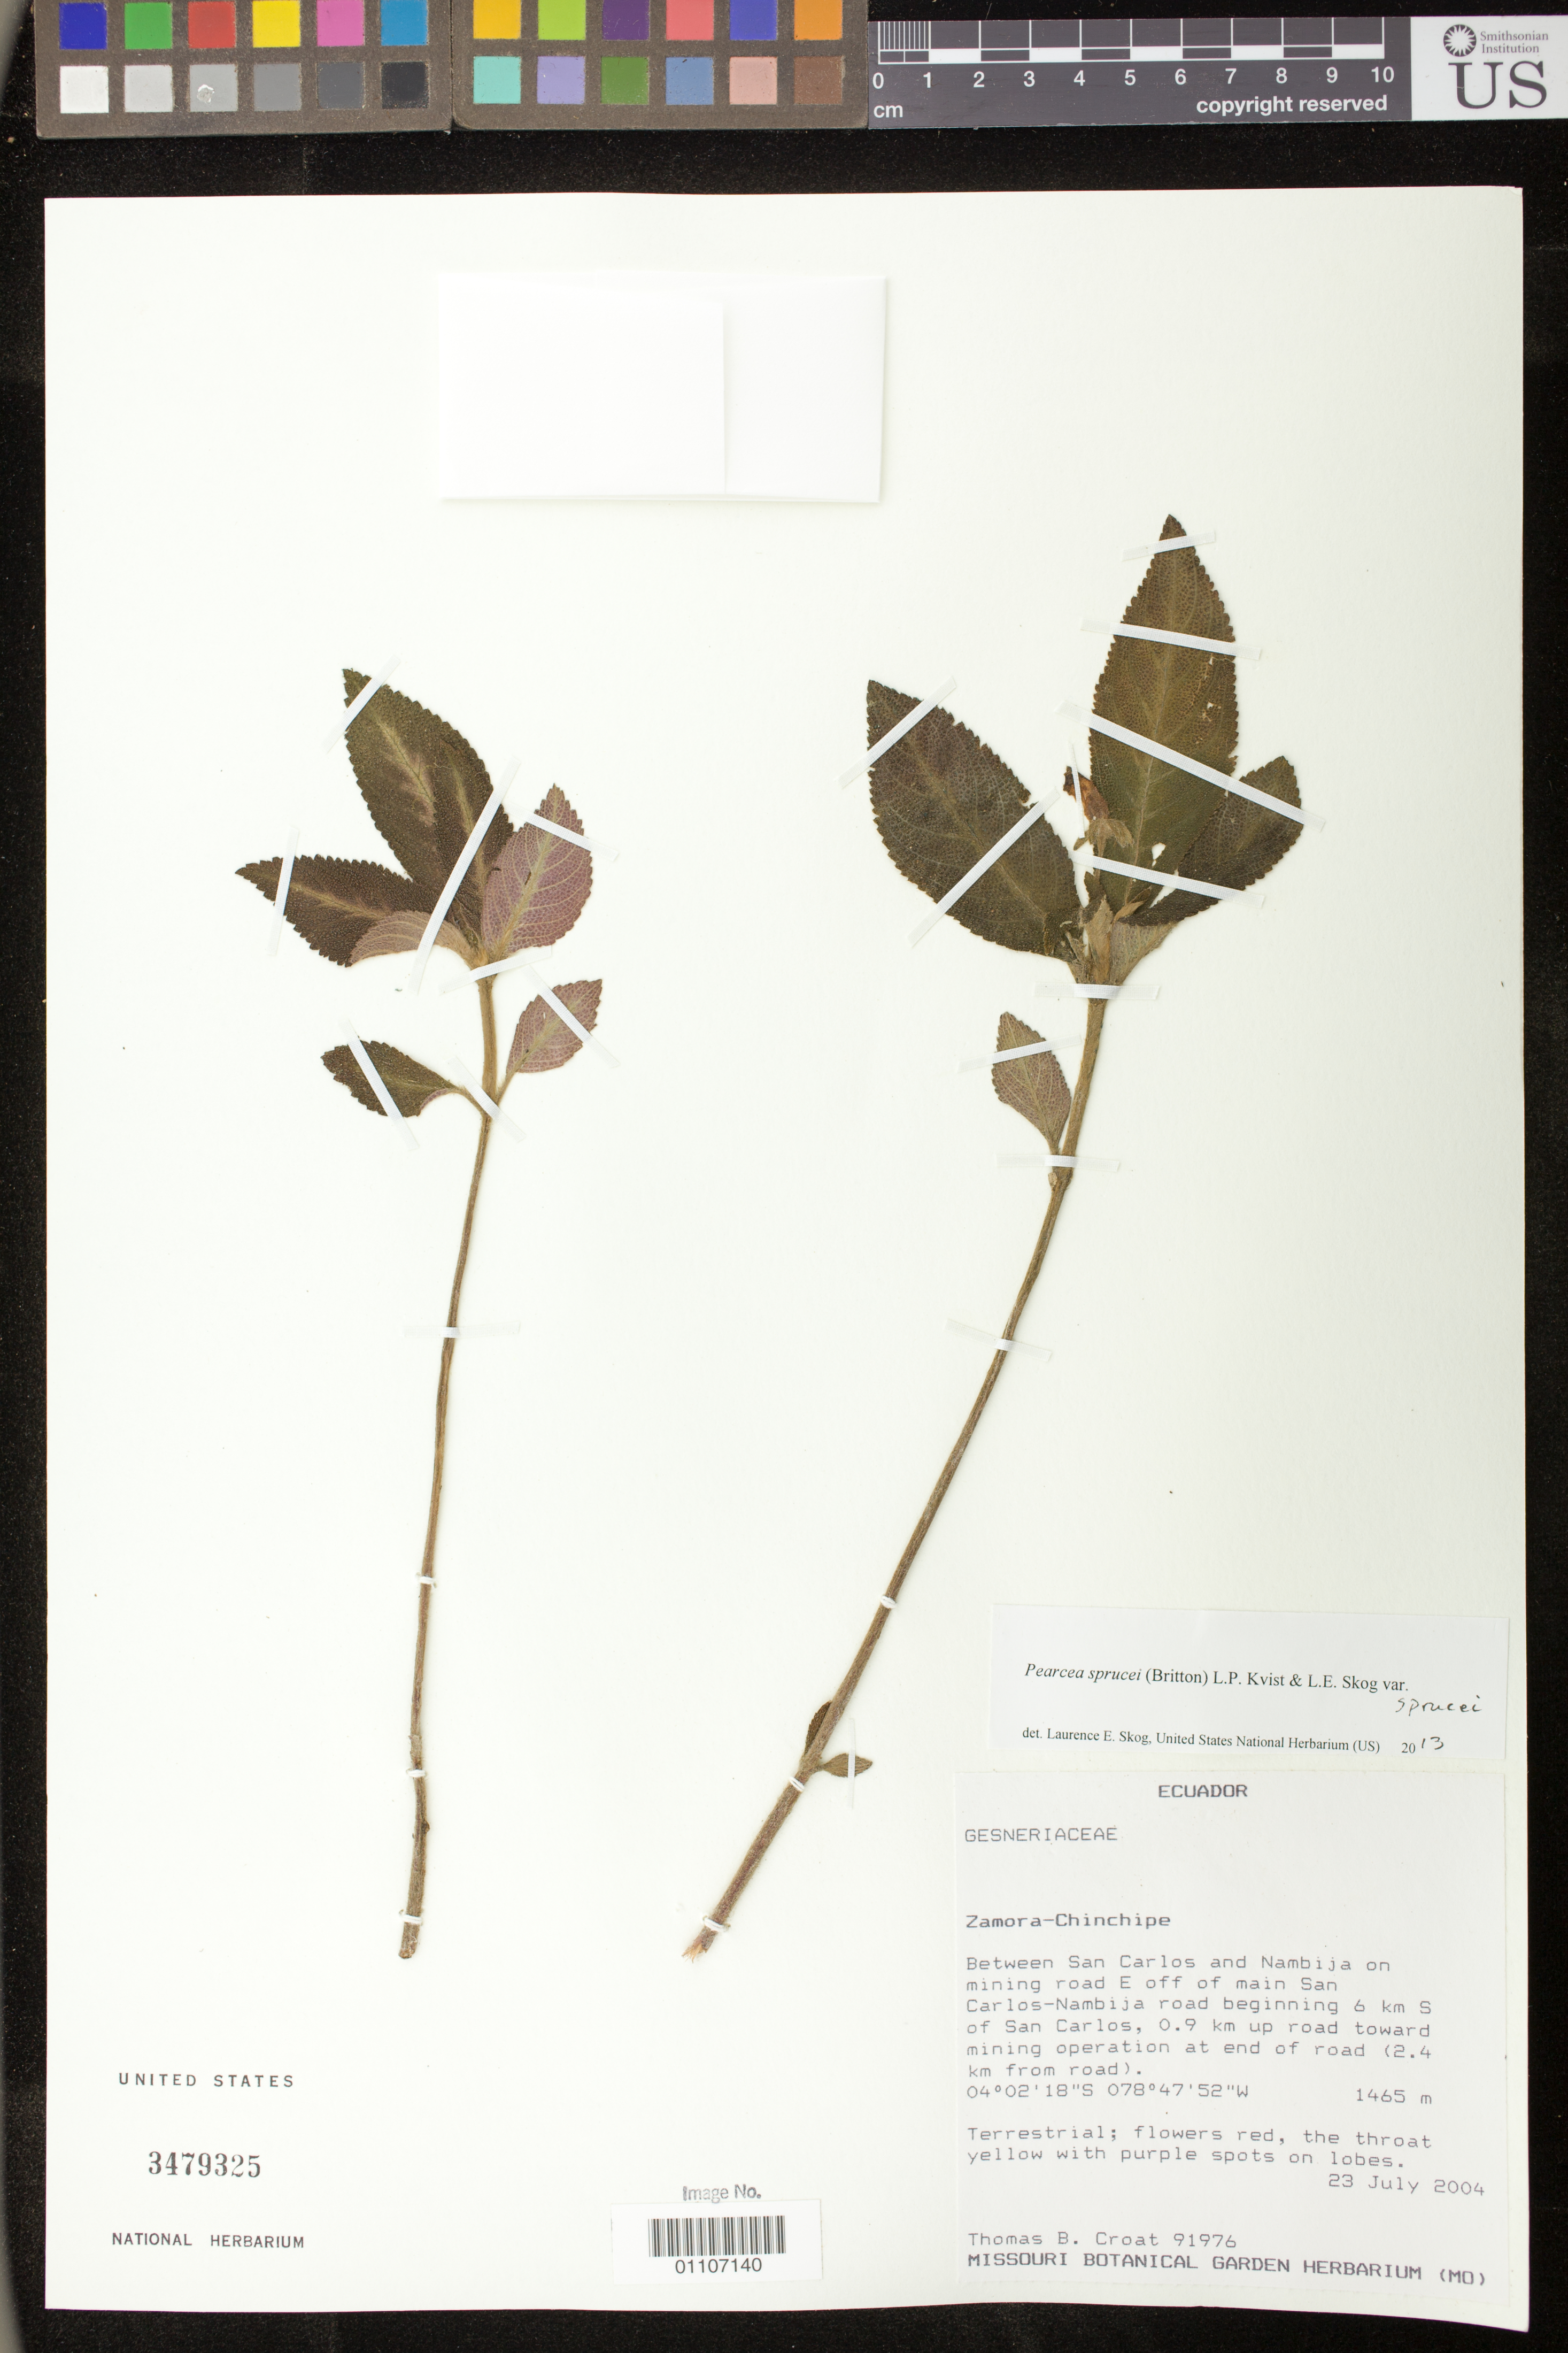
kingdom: Plantae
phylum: Tracheophyta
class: Magnoliopsida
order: Lamiales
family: Gesneriaceae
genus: Pearcea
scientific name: Pearcea sprucei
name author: (Britton) L.P. Kvist & L.E. Skog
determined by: Skog, Laurence E.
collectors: T. B. Croat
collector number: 91976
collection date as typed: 23 Jul 2004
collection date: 2004-07-23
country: Ecuador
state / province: Zamora-Chinchipe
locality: Between San Carlos and Nambija on mining road E off of main San Carlos-Nambija road beginning 6 km S of San Carlos, 0.9 km up road toward mining operation at end of road (2.4 km from road)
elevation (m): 1465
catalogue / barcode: US 3479325